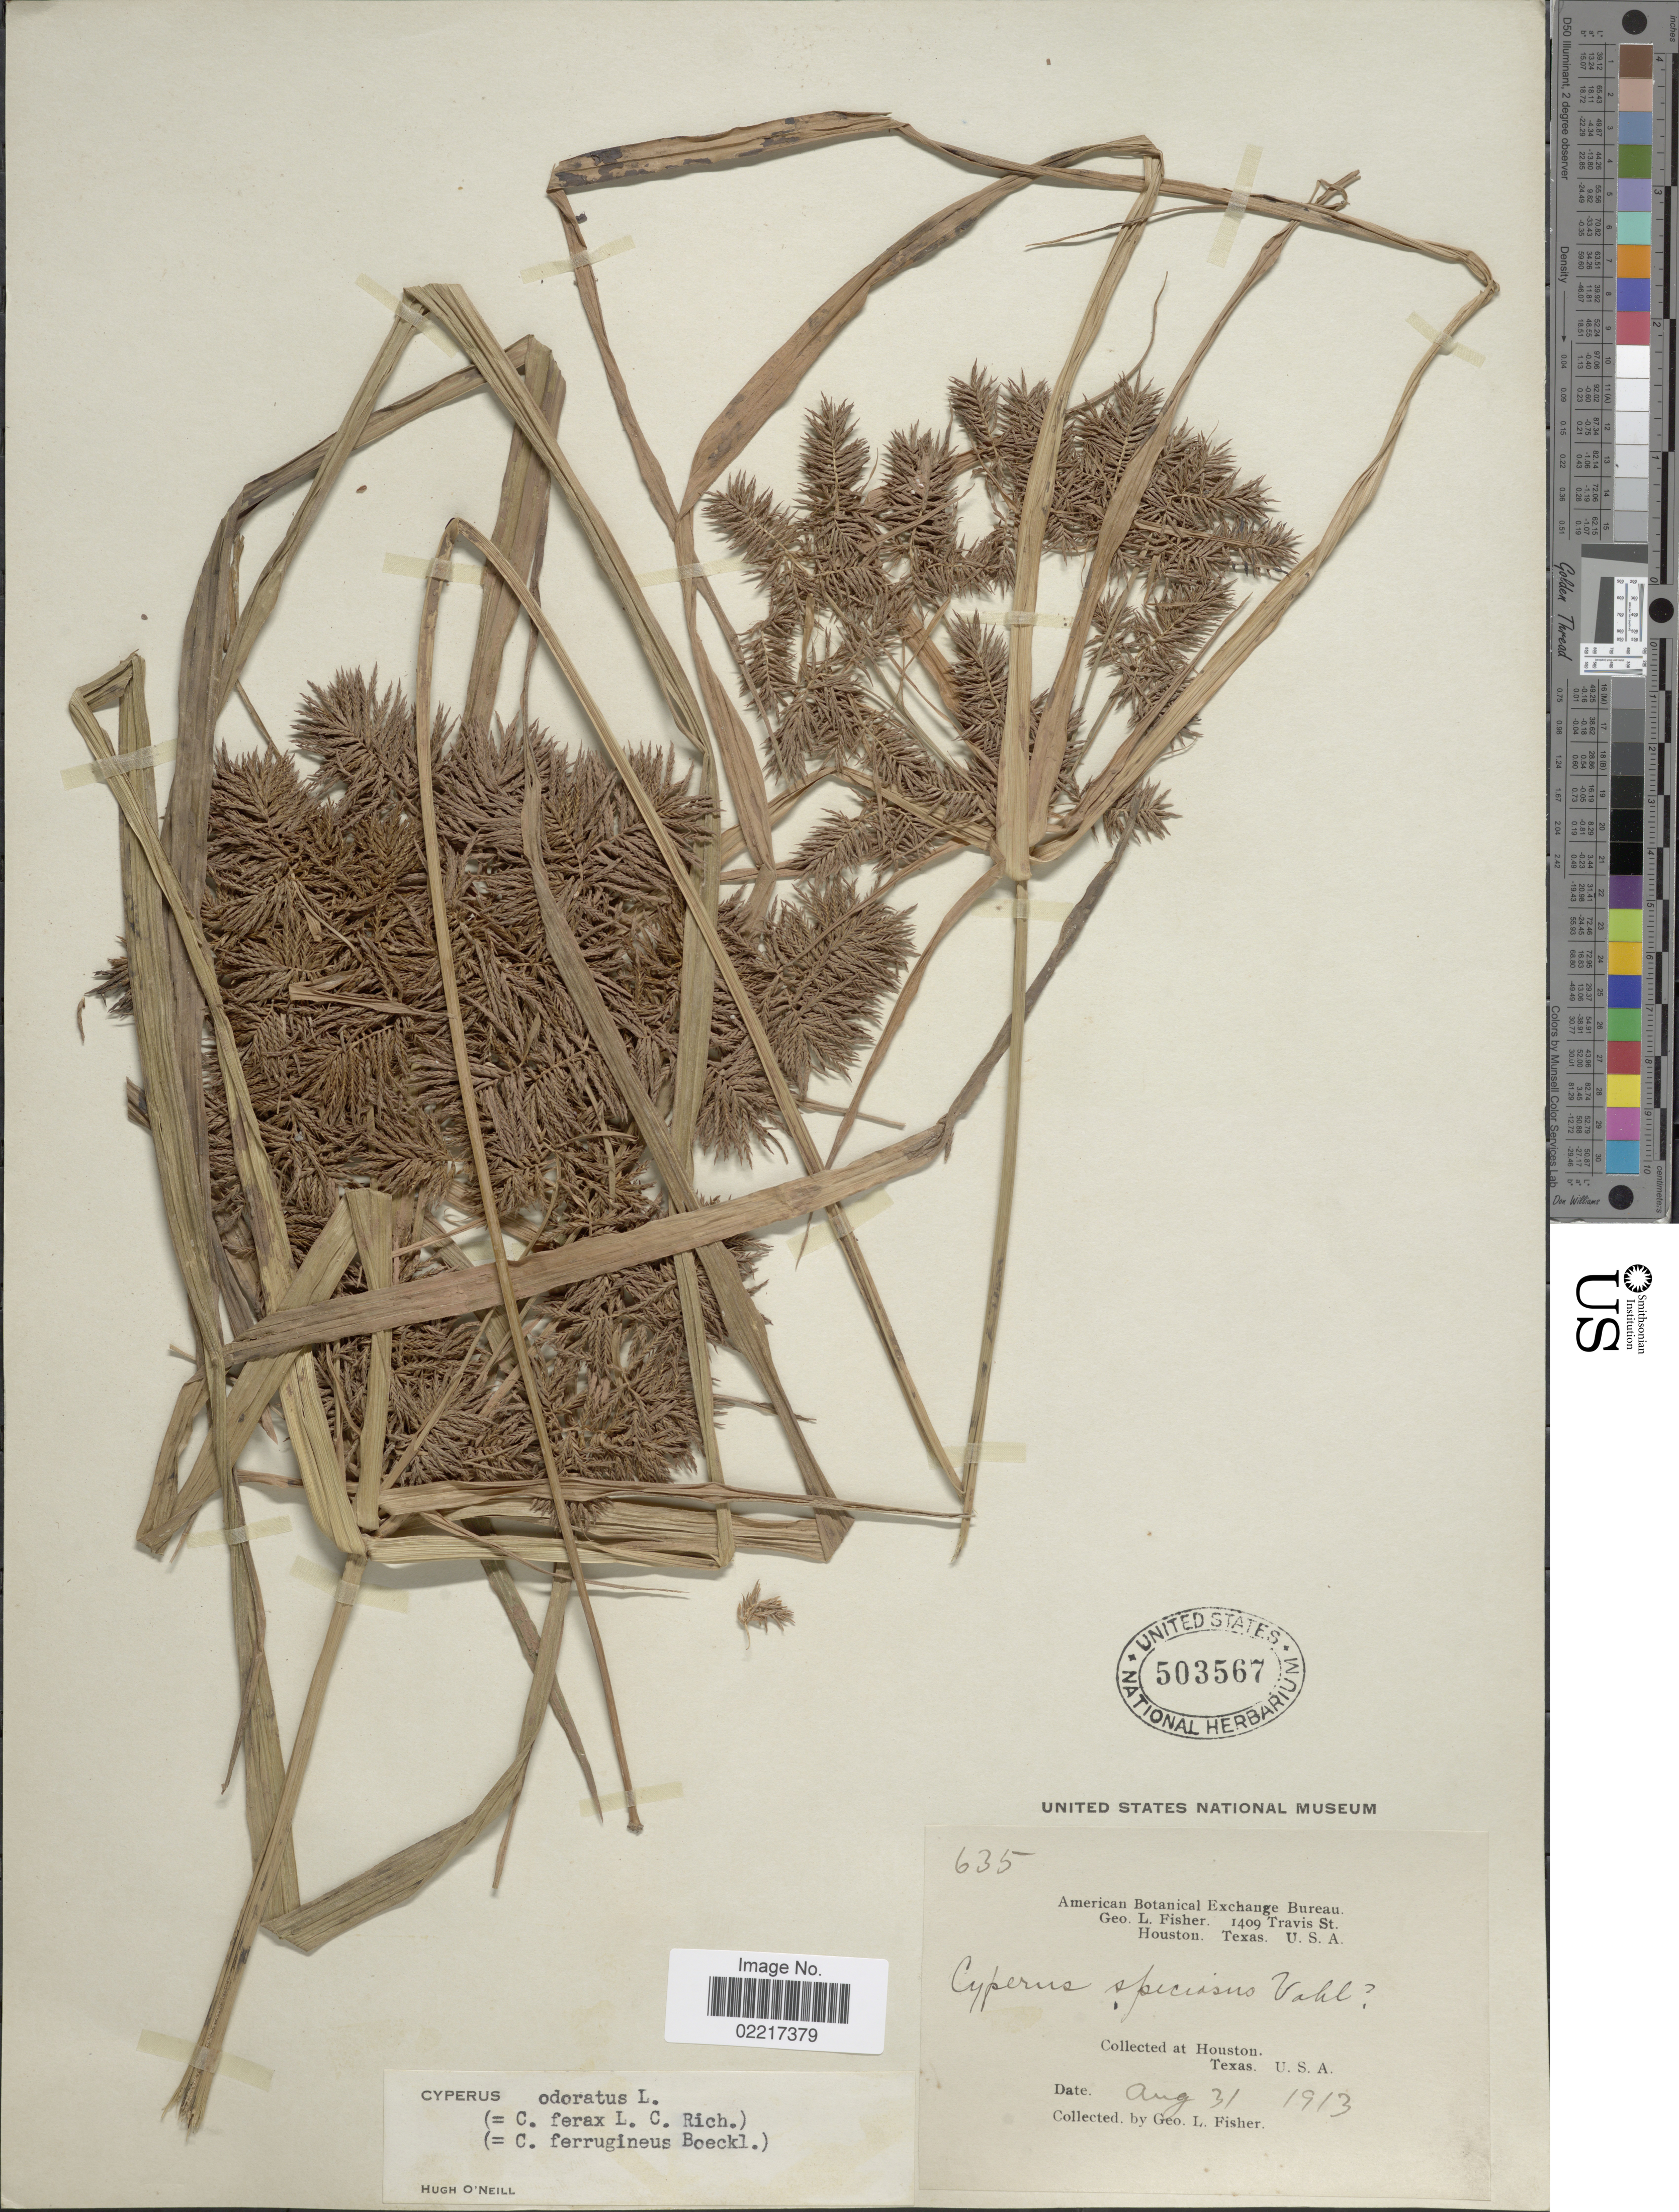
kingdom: Plantae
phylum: Tracheophyta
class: Liliopsida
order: Poales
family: Cyperaceae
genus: Cyperus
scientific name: Cyperus odoratus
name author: L.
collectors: G. L. Fisher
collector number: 635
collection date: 1913-08-31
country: United States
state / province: Texas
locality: Houston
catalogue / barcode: US 503567